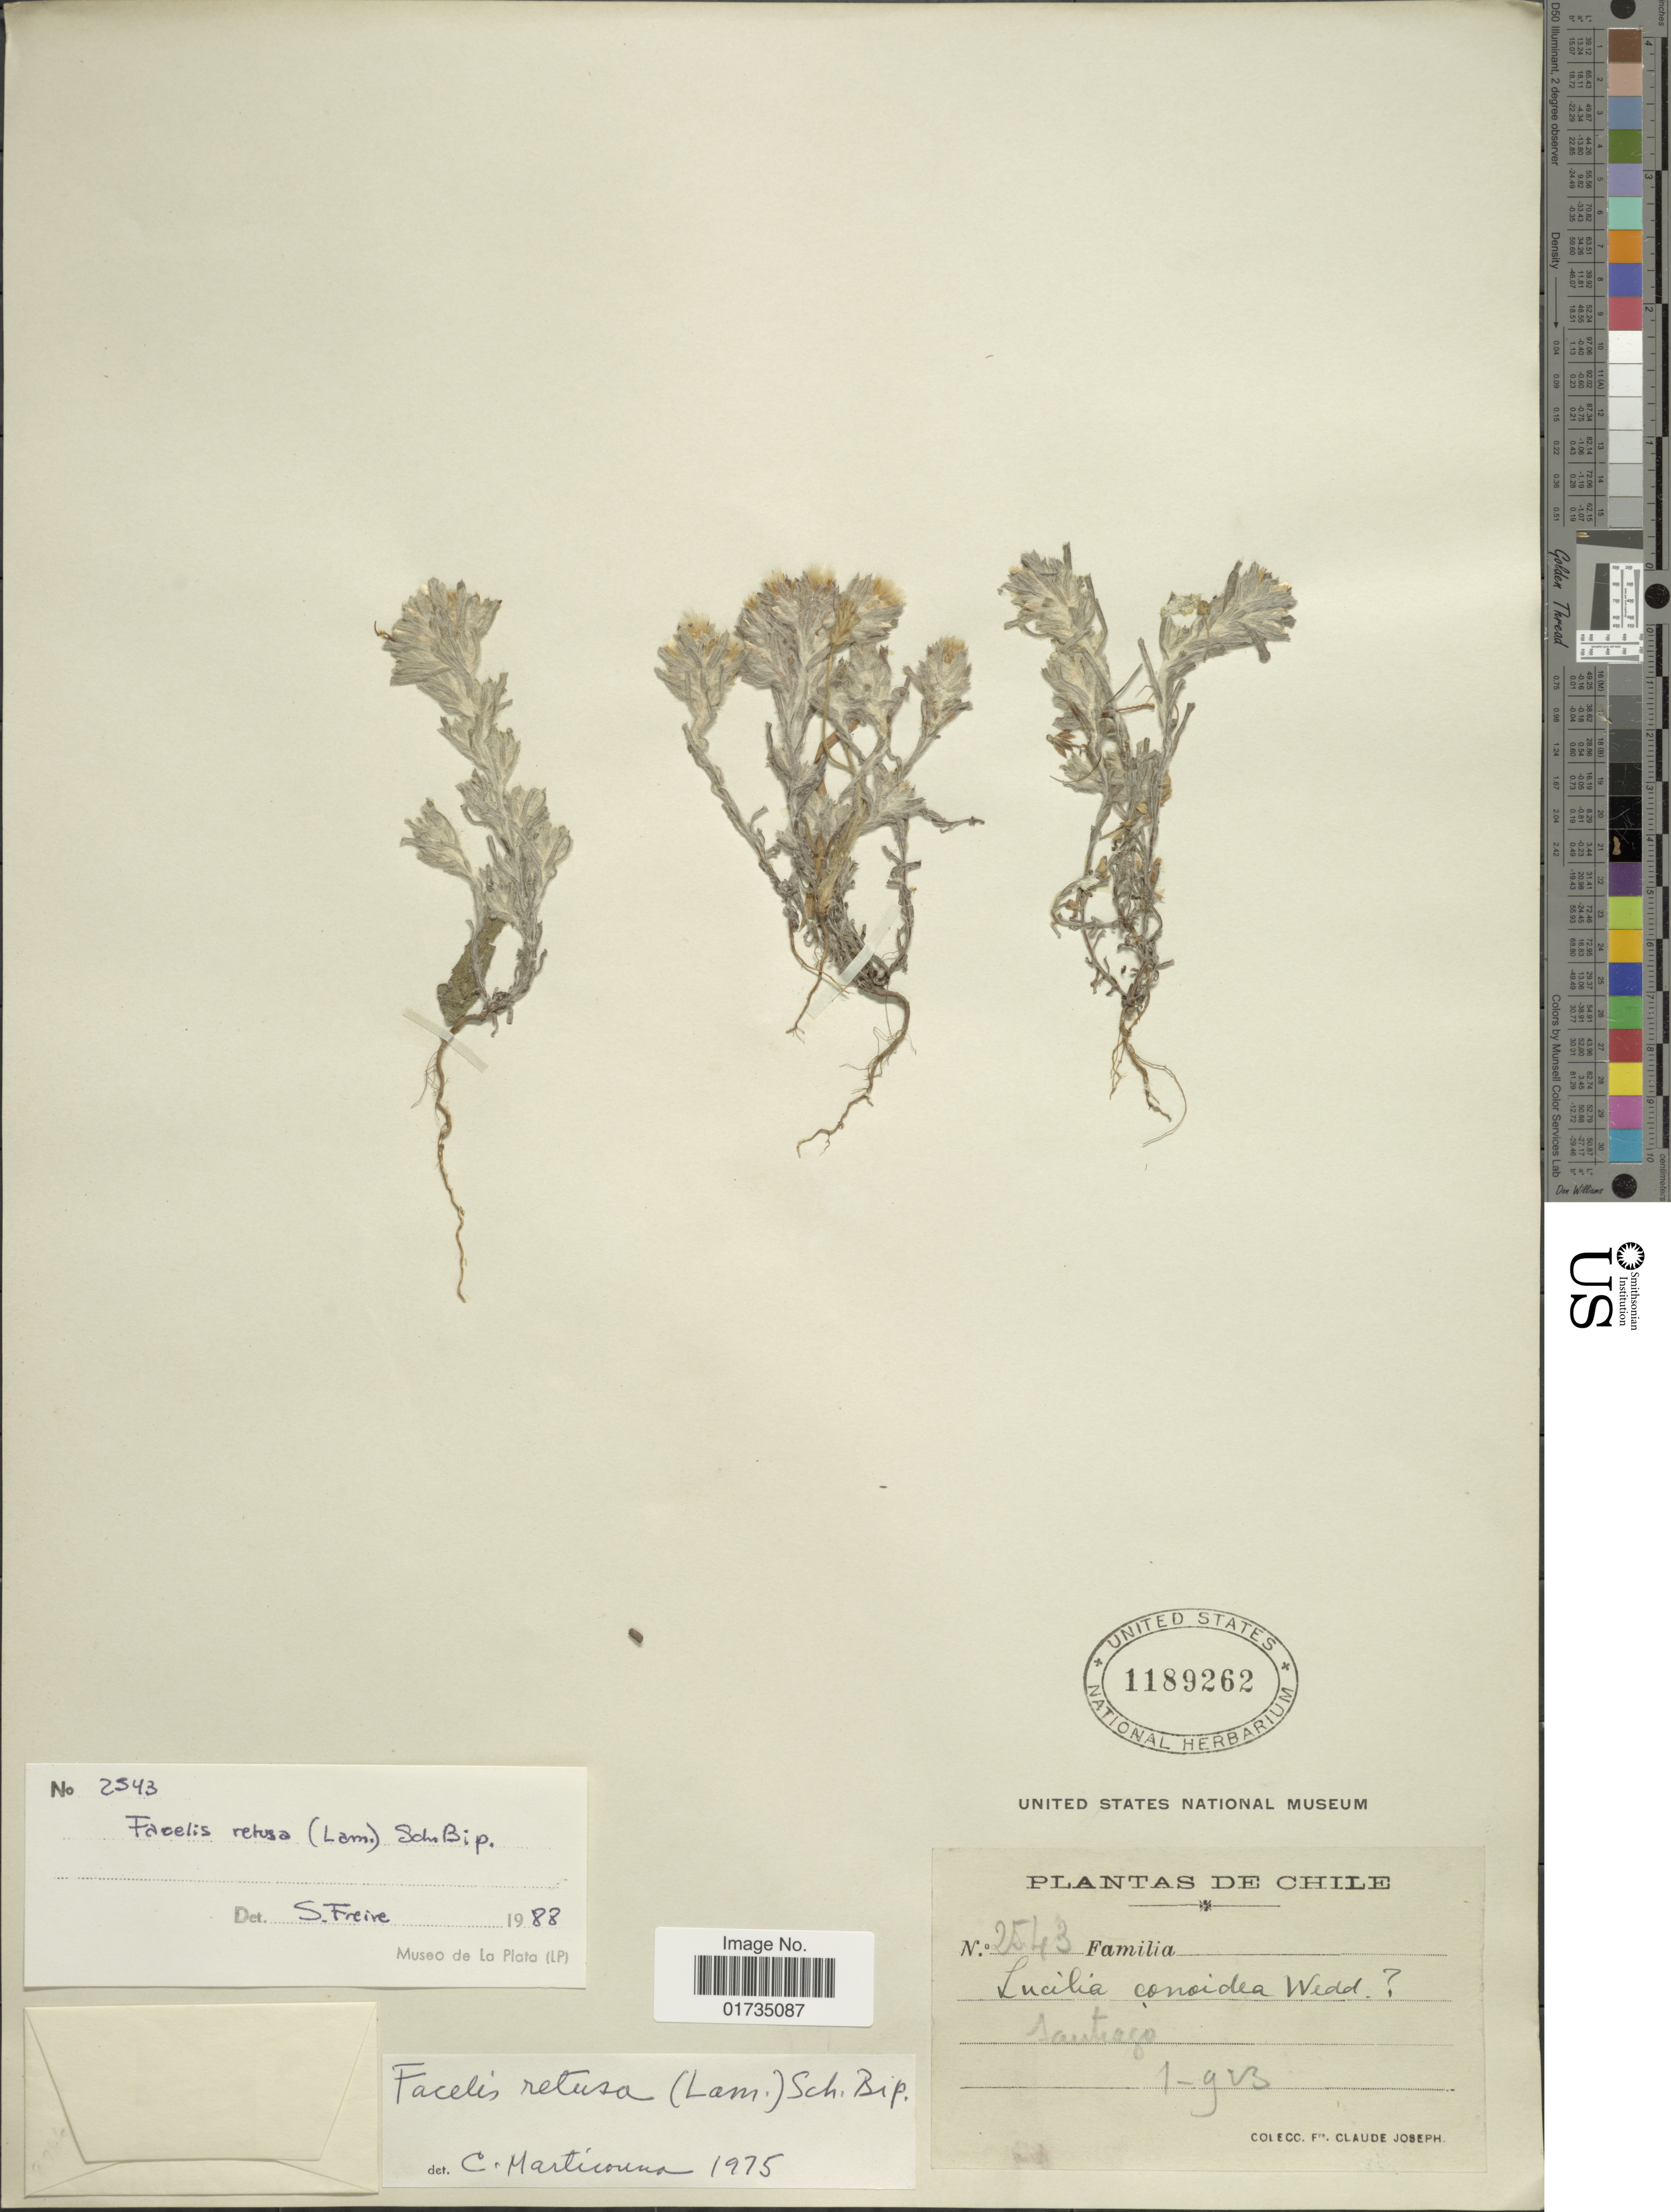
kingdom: Plantae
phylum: Tracheophyta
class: Magnoliopsida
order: Asterales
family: Asteraceae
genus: Facelis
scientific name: Facelis retusa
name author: (Lam.) Sch. Bip.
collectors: Frere Claude Joseph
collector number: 2543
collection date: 1913-01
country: Chile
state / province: Región Metropolitana (RM)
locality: Chile, Santiago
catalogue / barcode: US 1189262